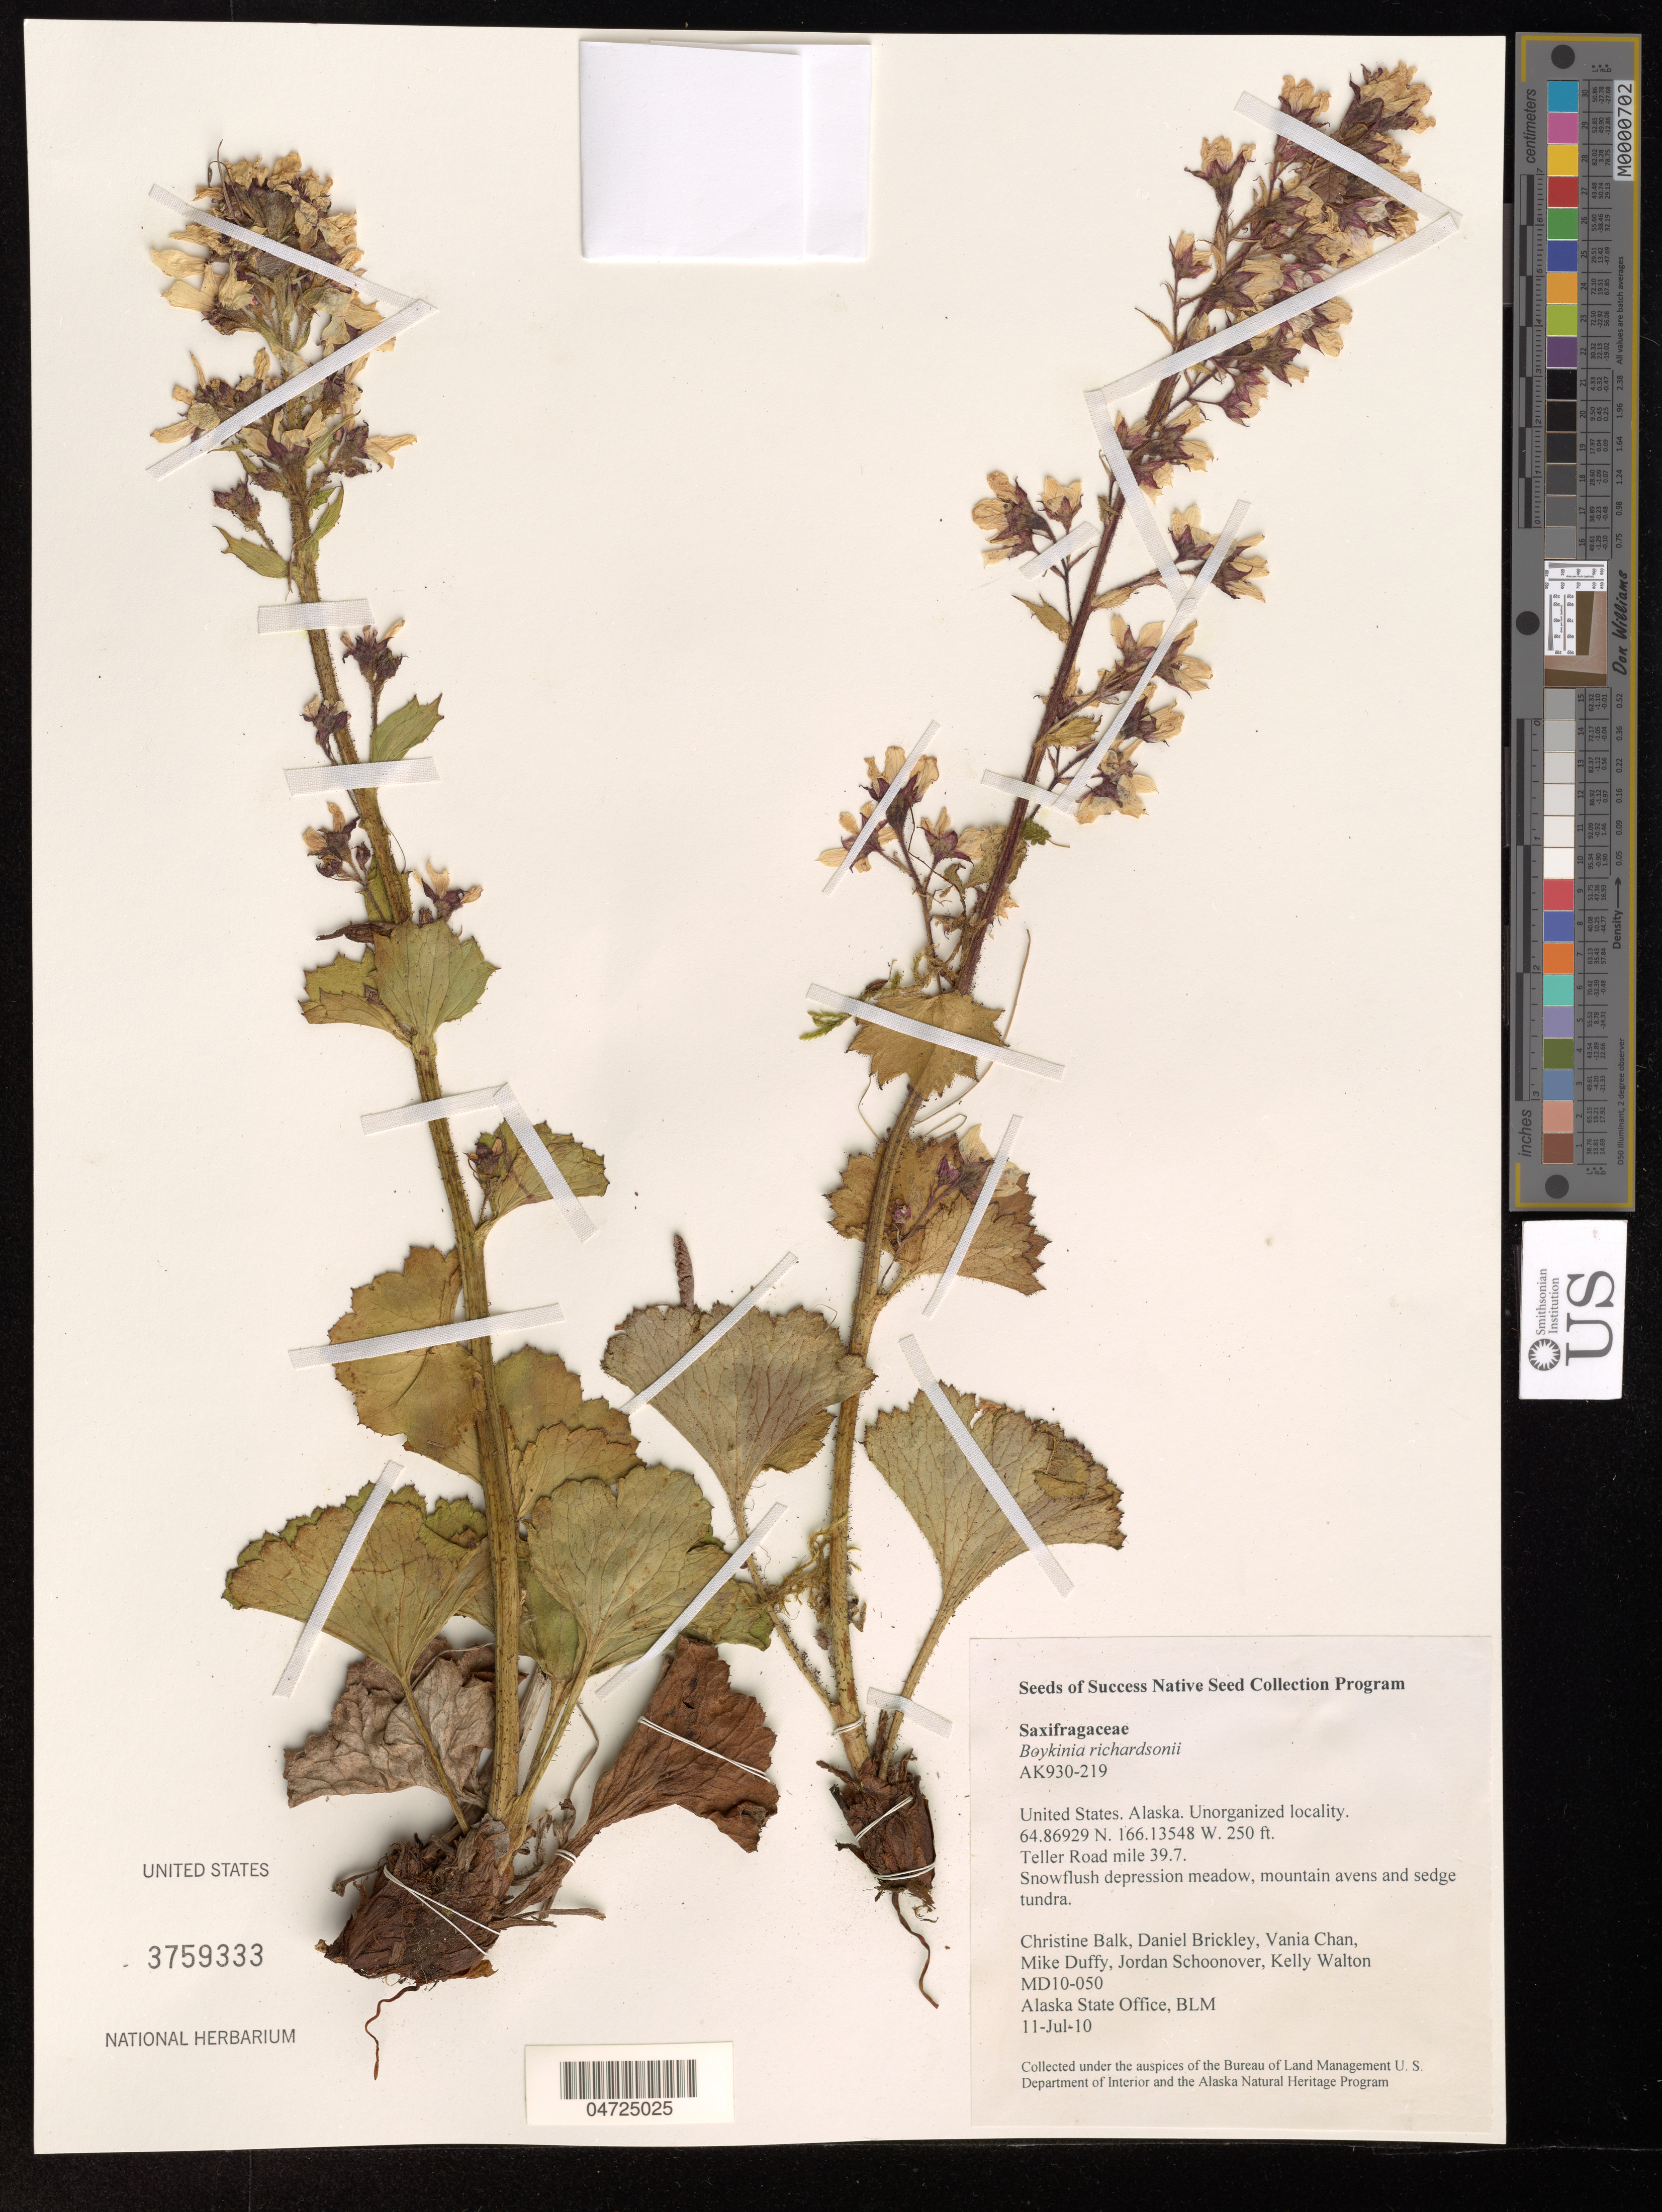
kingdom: Plantae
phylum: Tracheophyta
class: Magnoliopsida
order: Saxifragales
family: Saxifragaceae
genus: Boykinia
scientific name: Boykinia richardsonii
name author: (Hook.) A. Gray ex B.D. Jacks.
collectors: C. Balk, D. Brickley, V. Chan, M. Duffy & et al.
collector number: MD10-050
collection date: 2010-07-11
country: United States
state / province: Alaska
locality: Teller Road mile 39.7.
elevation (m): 76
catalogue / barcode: US 3759333